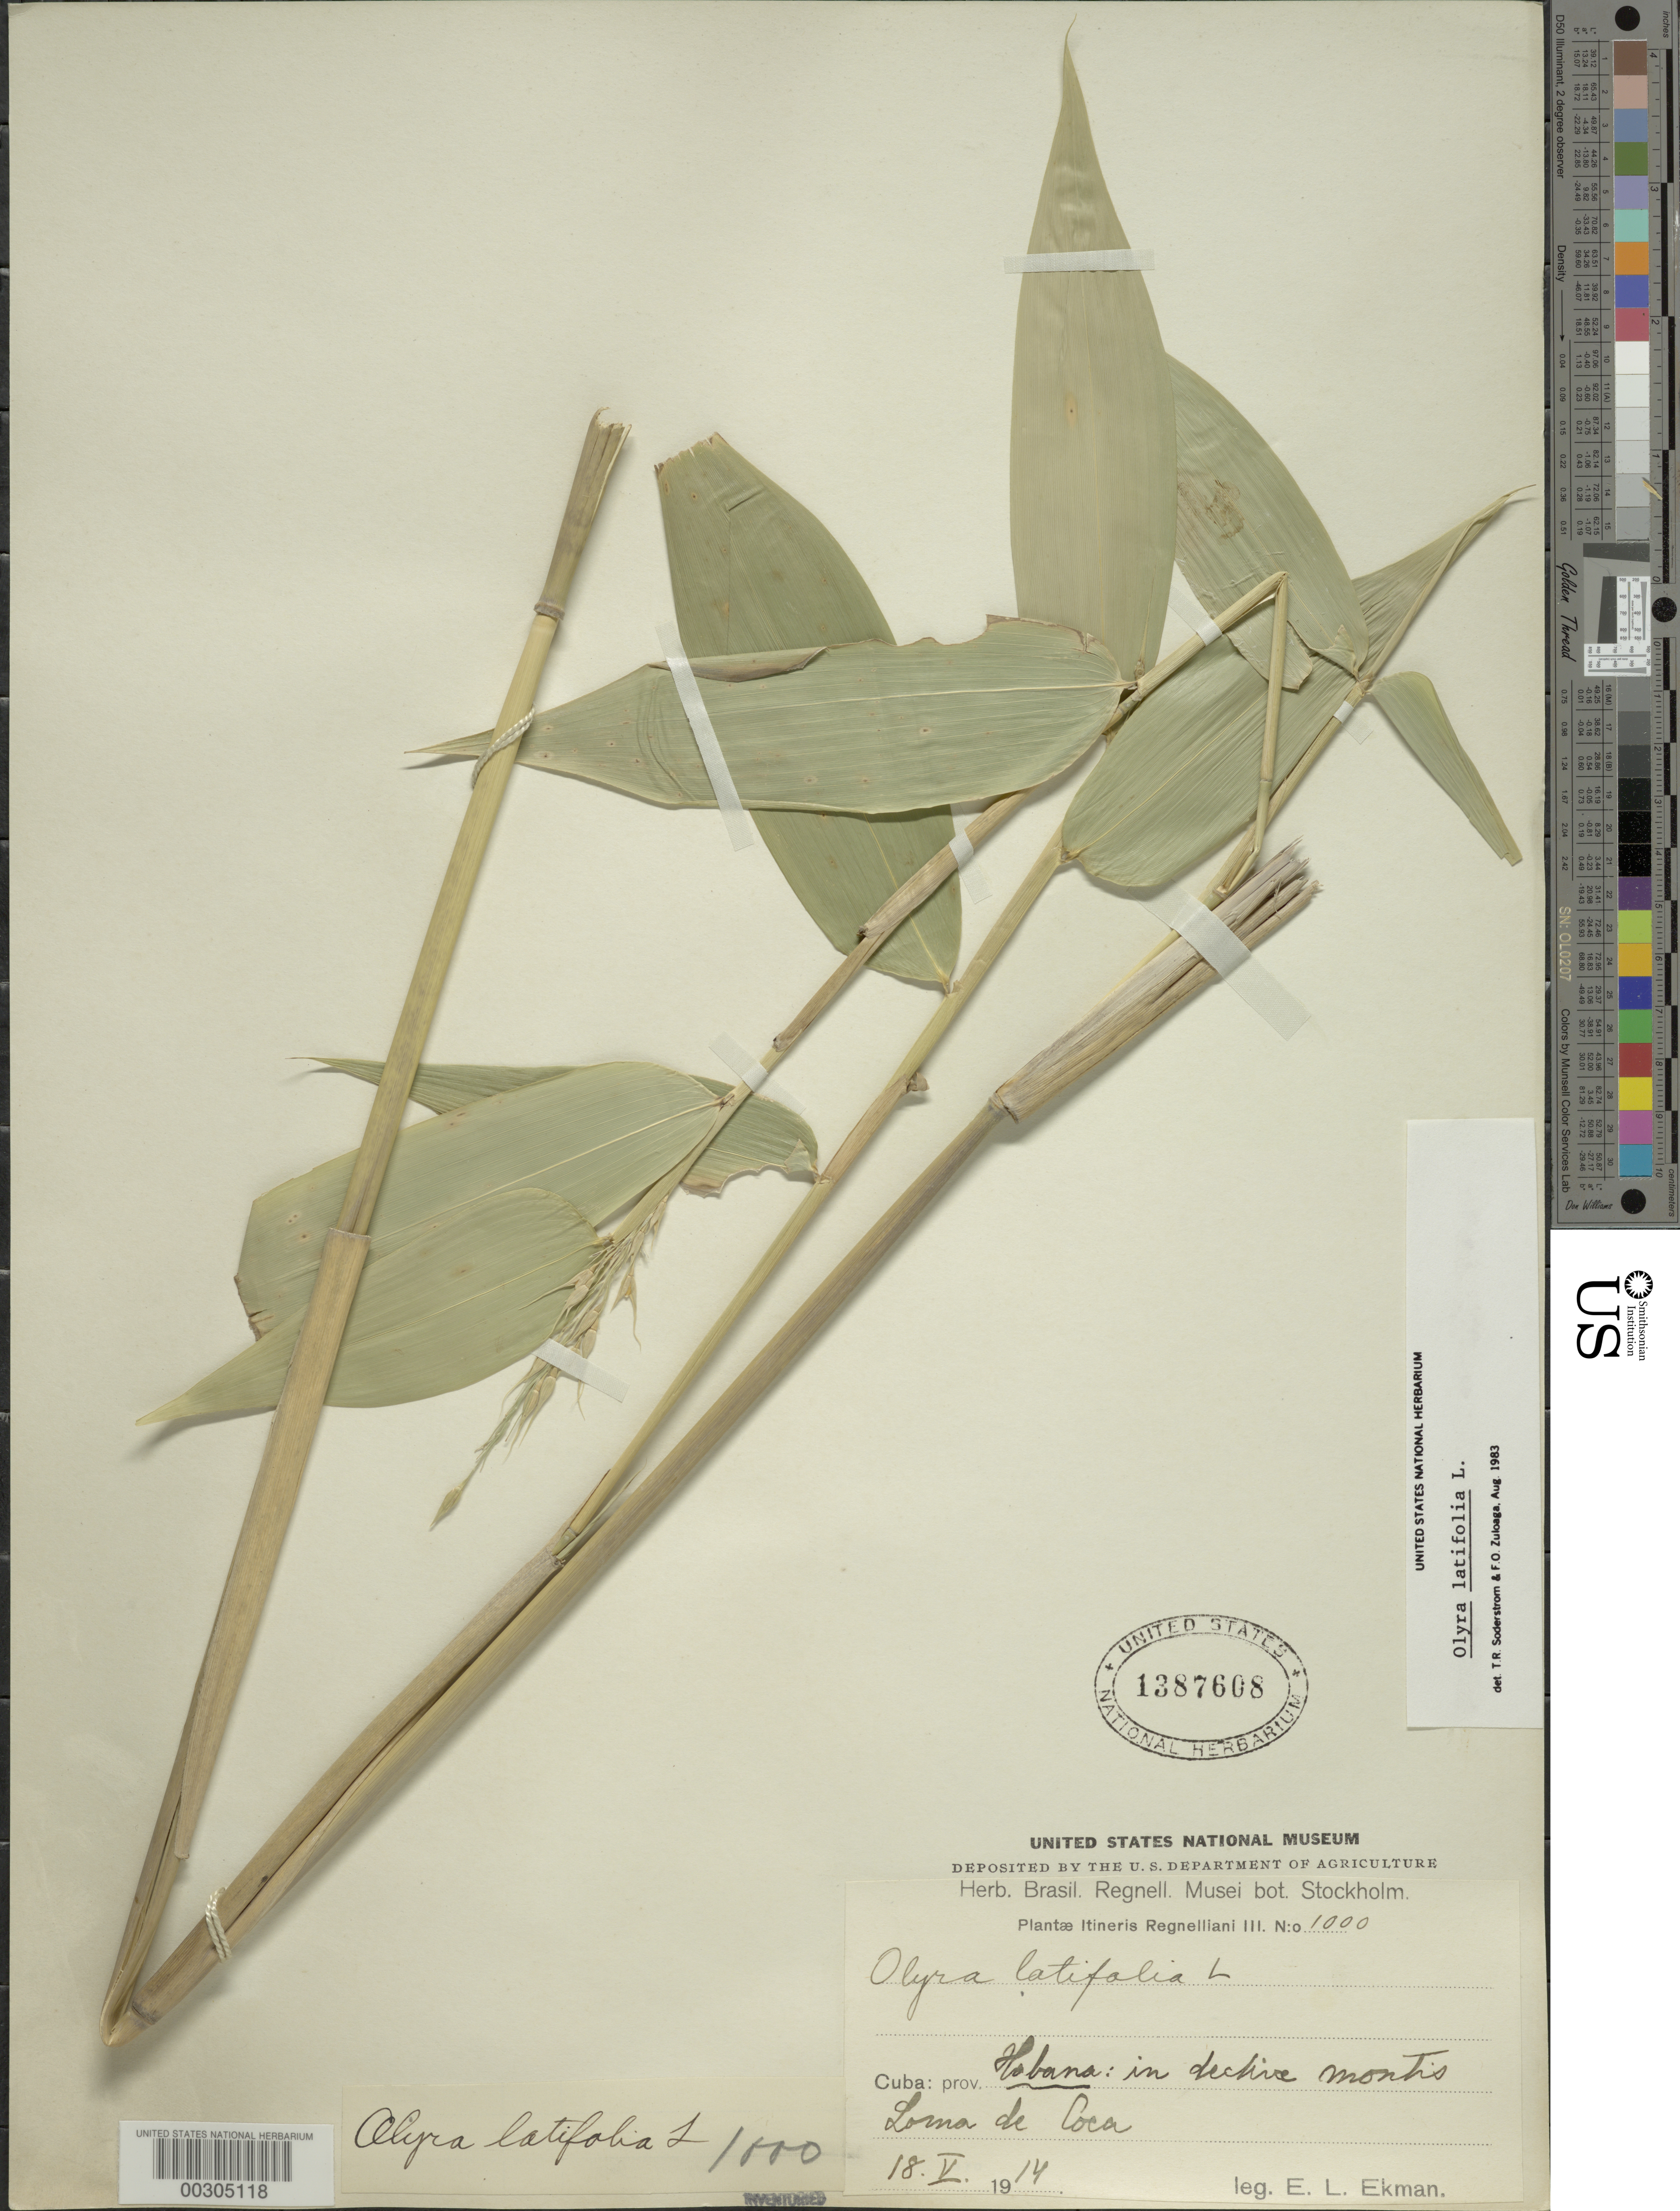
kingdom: Plantae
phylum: Tracheophyta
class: Liliopsida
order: Poales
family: Poaceae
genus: Olyra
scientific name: Olyra latifolia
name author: L.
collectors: E. L. Ekman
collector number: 1000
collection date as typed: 18 May 1914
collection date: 1914-05-18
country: Cuba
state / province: La Habana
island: Greater Antilles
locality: Lomar de coca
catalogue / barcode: US 1387608